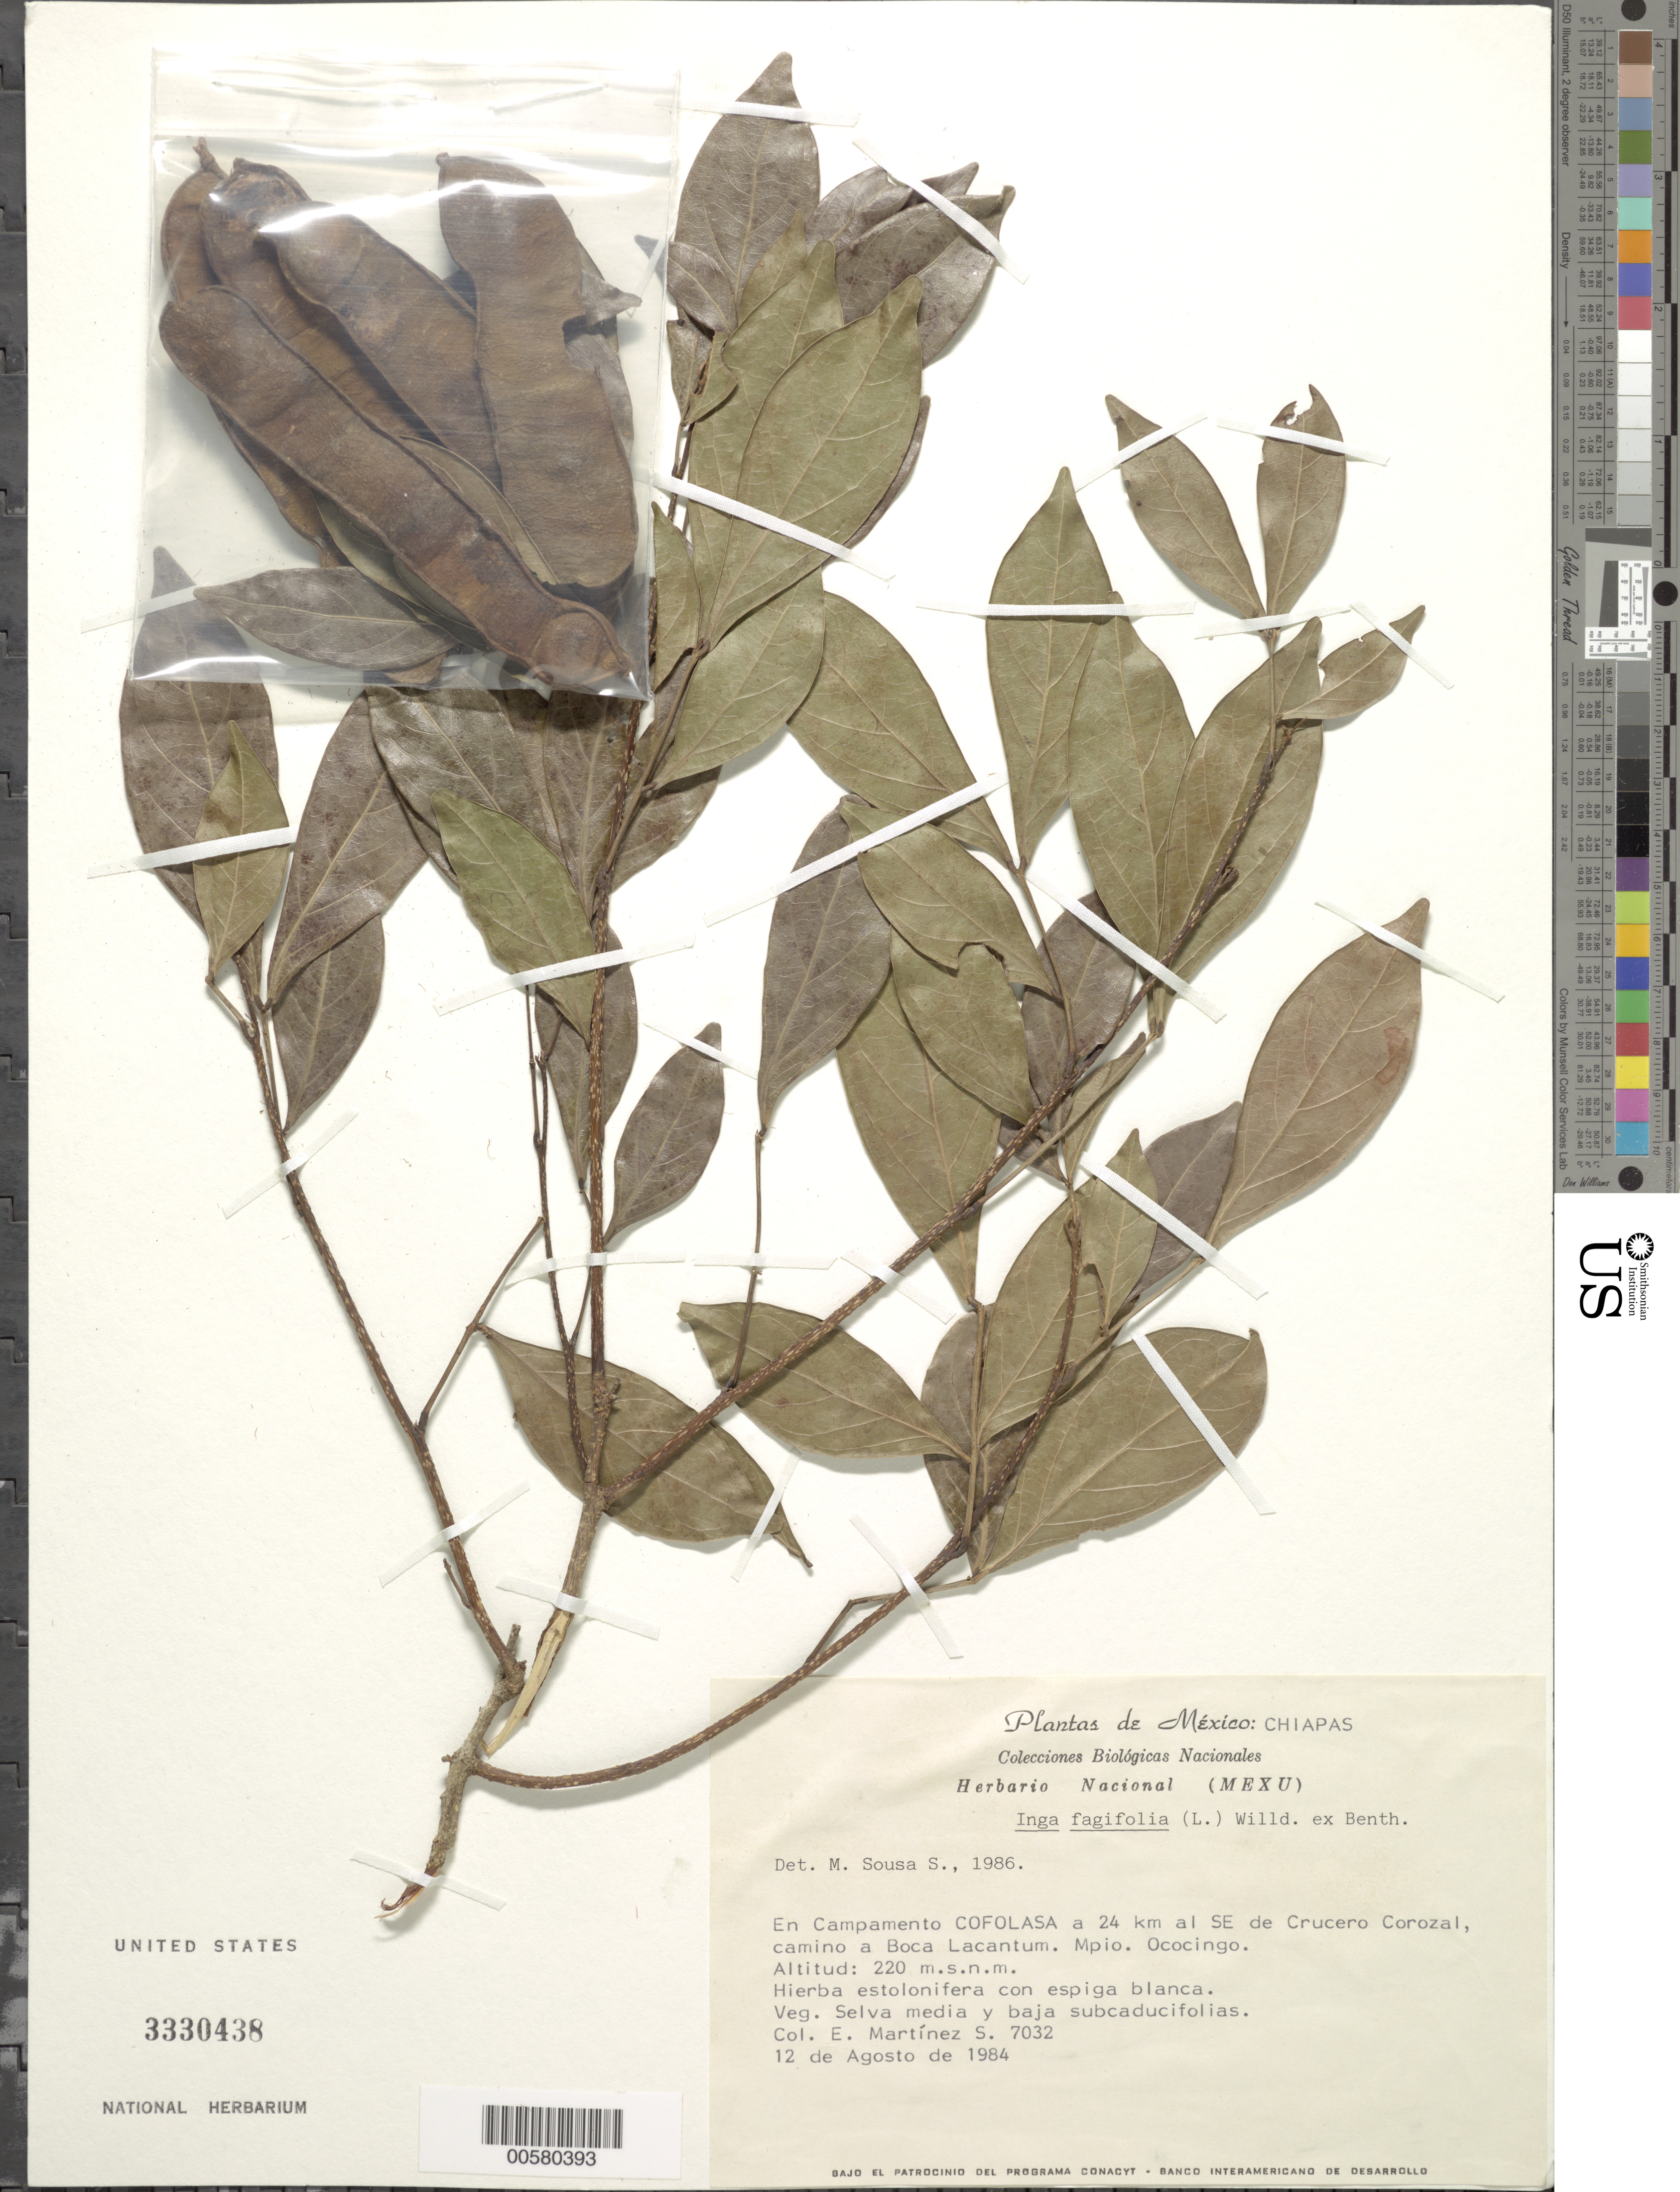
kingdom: Plantae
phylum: Tracheophyta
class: Magnoliopsida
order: Fabales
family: Fabaceae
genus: Inga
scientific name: Inga marginata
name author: Willd.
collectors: E. Martínez Soto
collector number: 7032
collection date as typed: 12 Aug 1984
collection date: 1984-08-12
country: Mexico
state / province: Chiapas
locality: Cofolasa, SE of Crucero Corozal, Boca Lacantum, Ococingo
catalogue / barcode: US 3330438